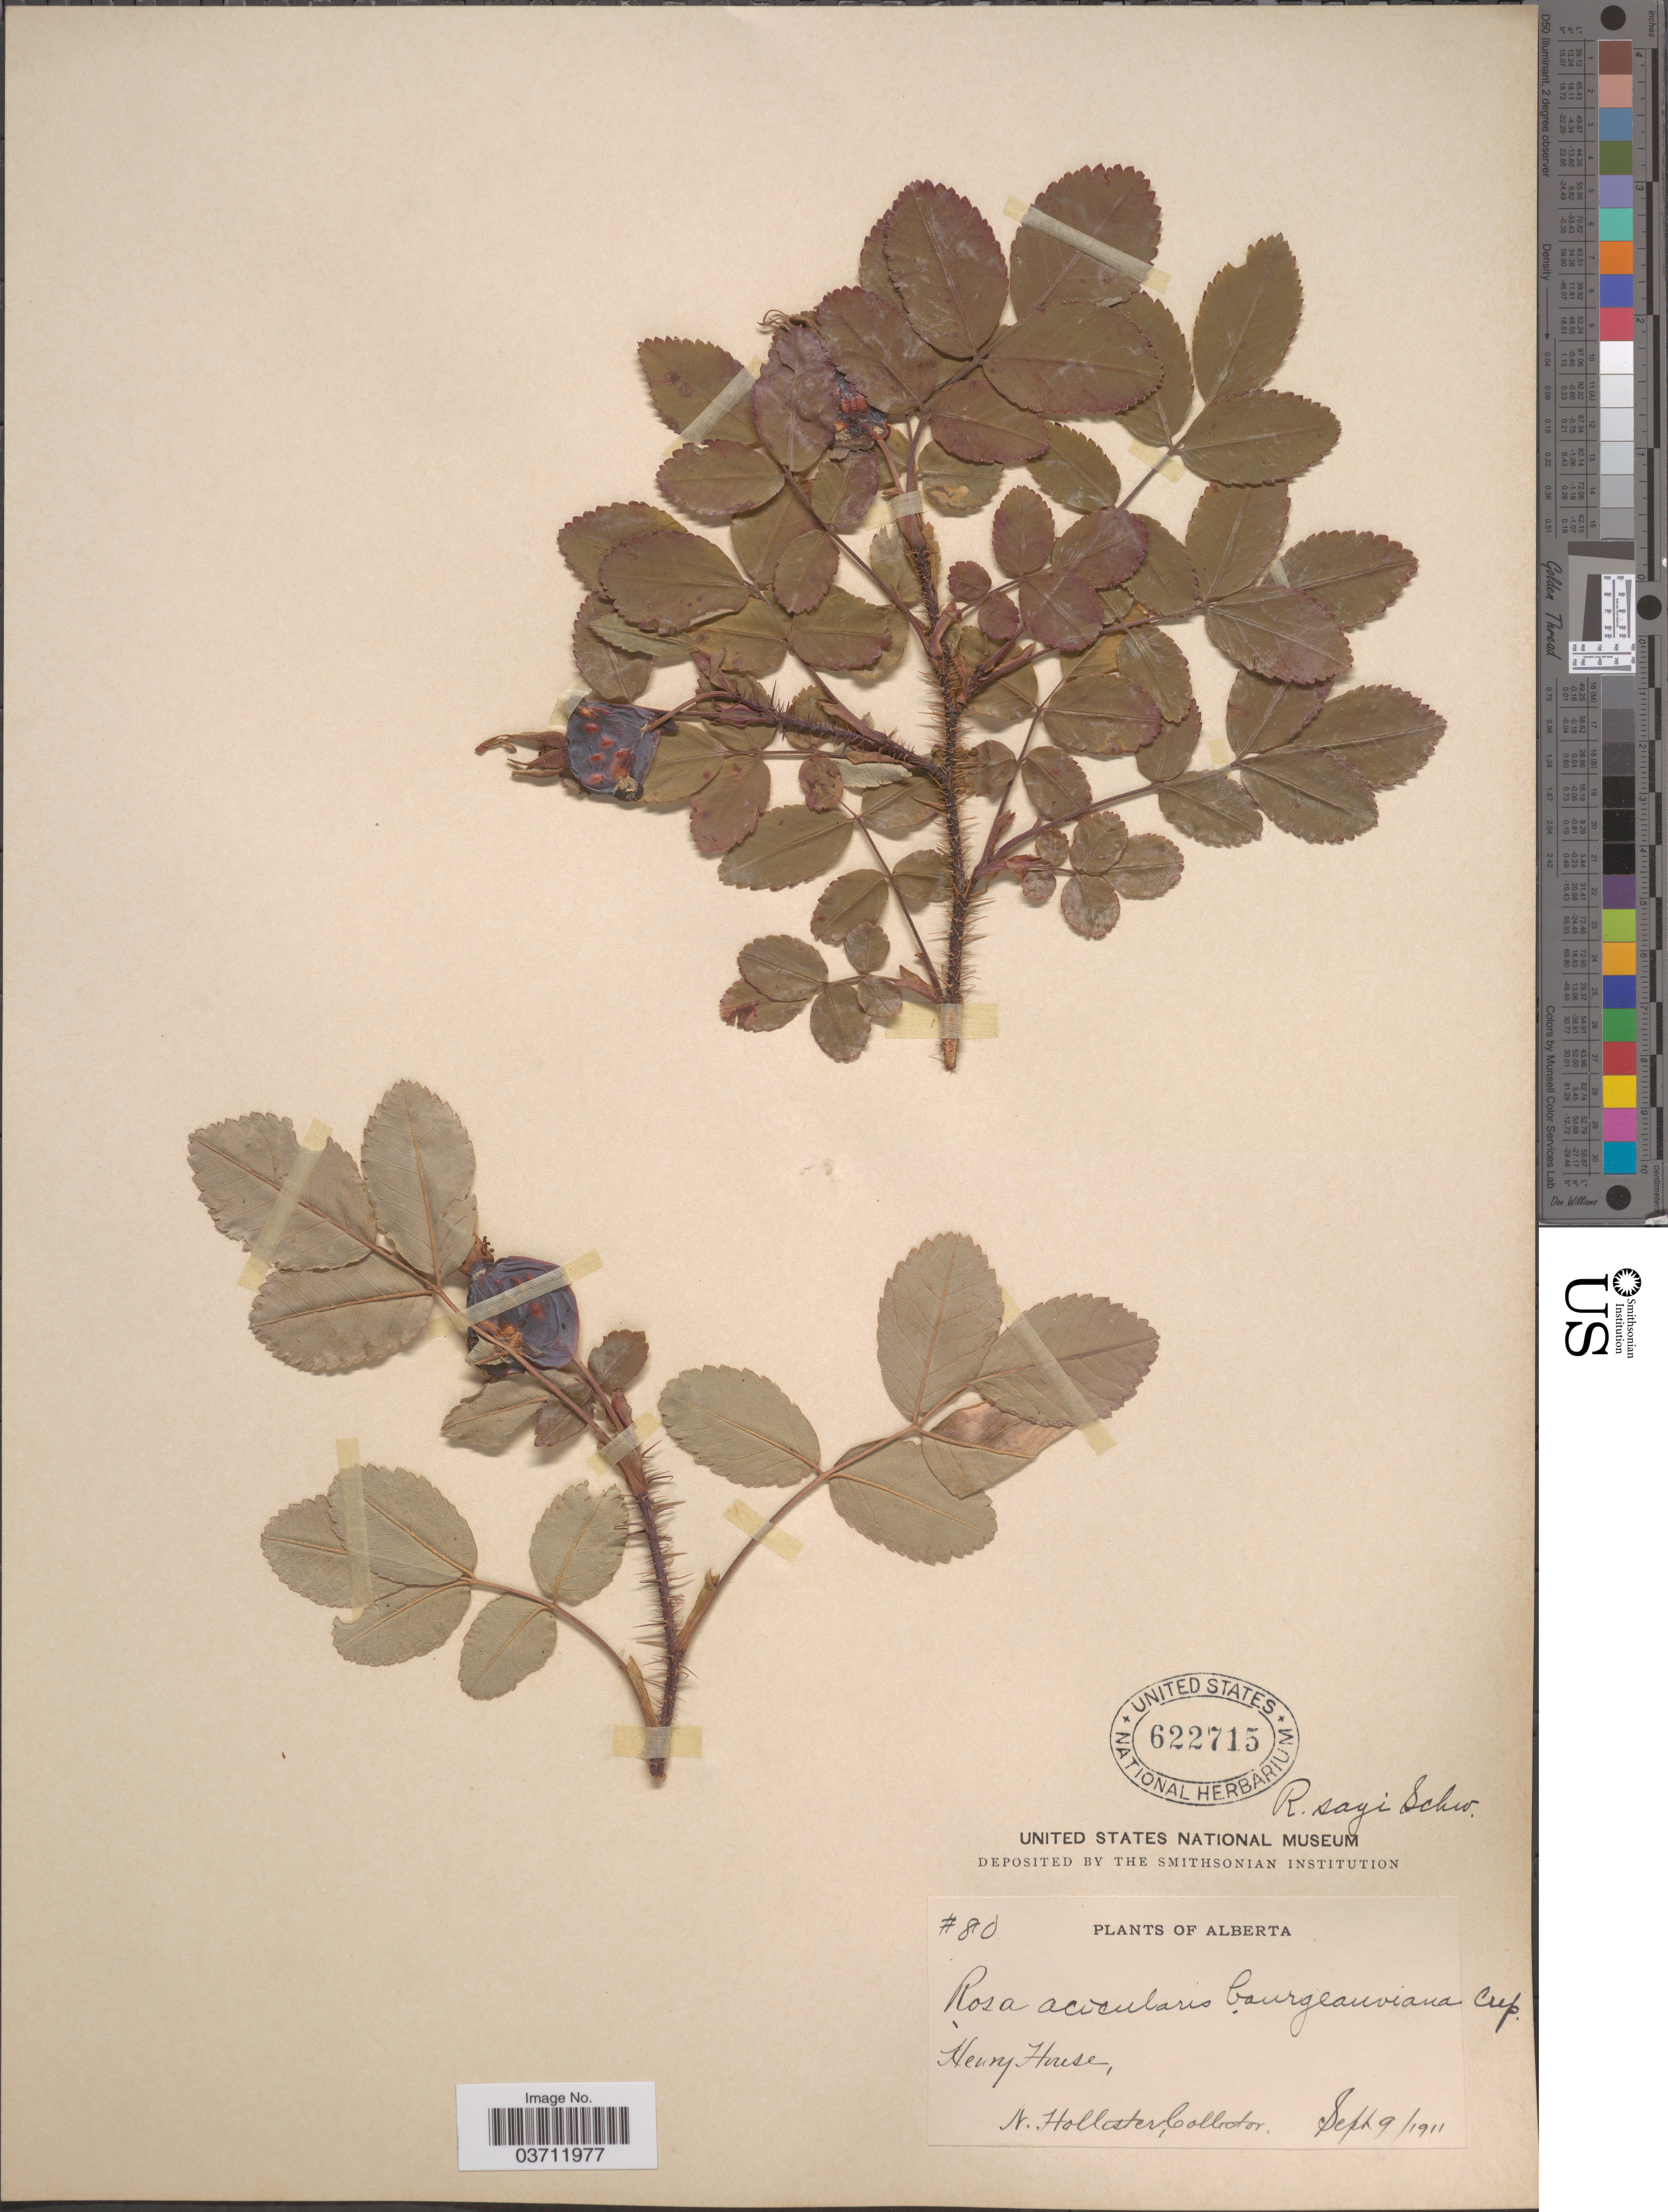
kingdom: Plantae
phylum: Tracheophyta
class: Magnoliopsida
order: Rosales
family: Rosaceae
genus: Rosa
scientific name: Rosa sayi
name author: Schwein.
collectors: N. Hollister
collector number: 80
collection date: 1911-09-09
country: Canada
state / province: Alberta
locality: Henry House.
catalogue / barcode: US 622715